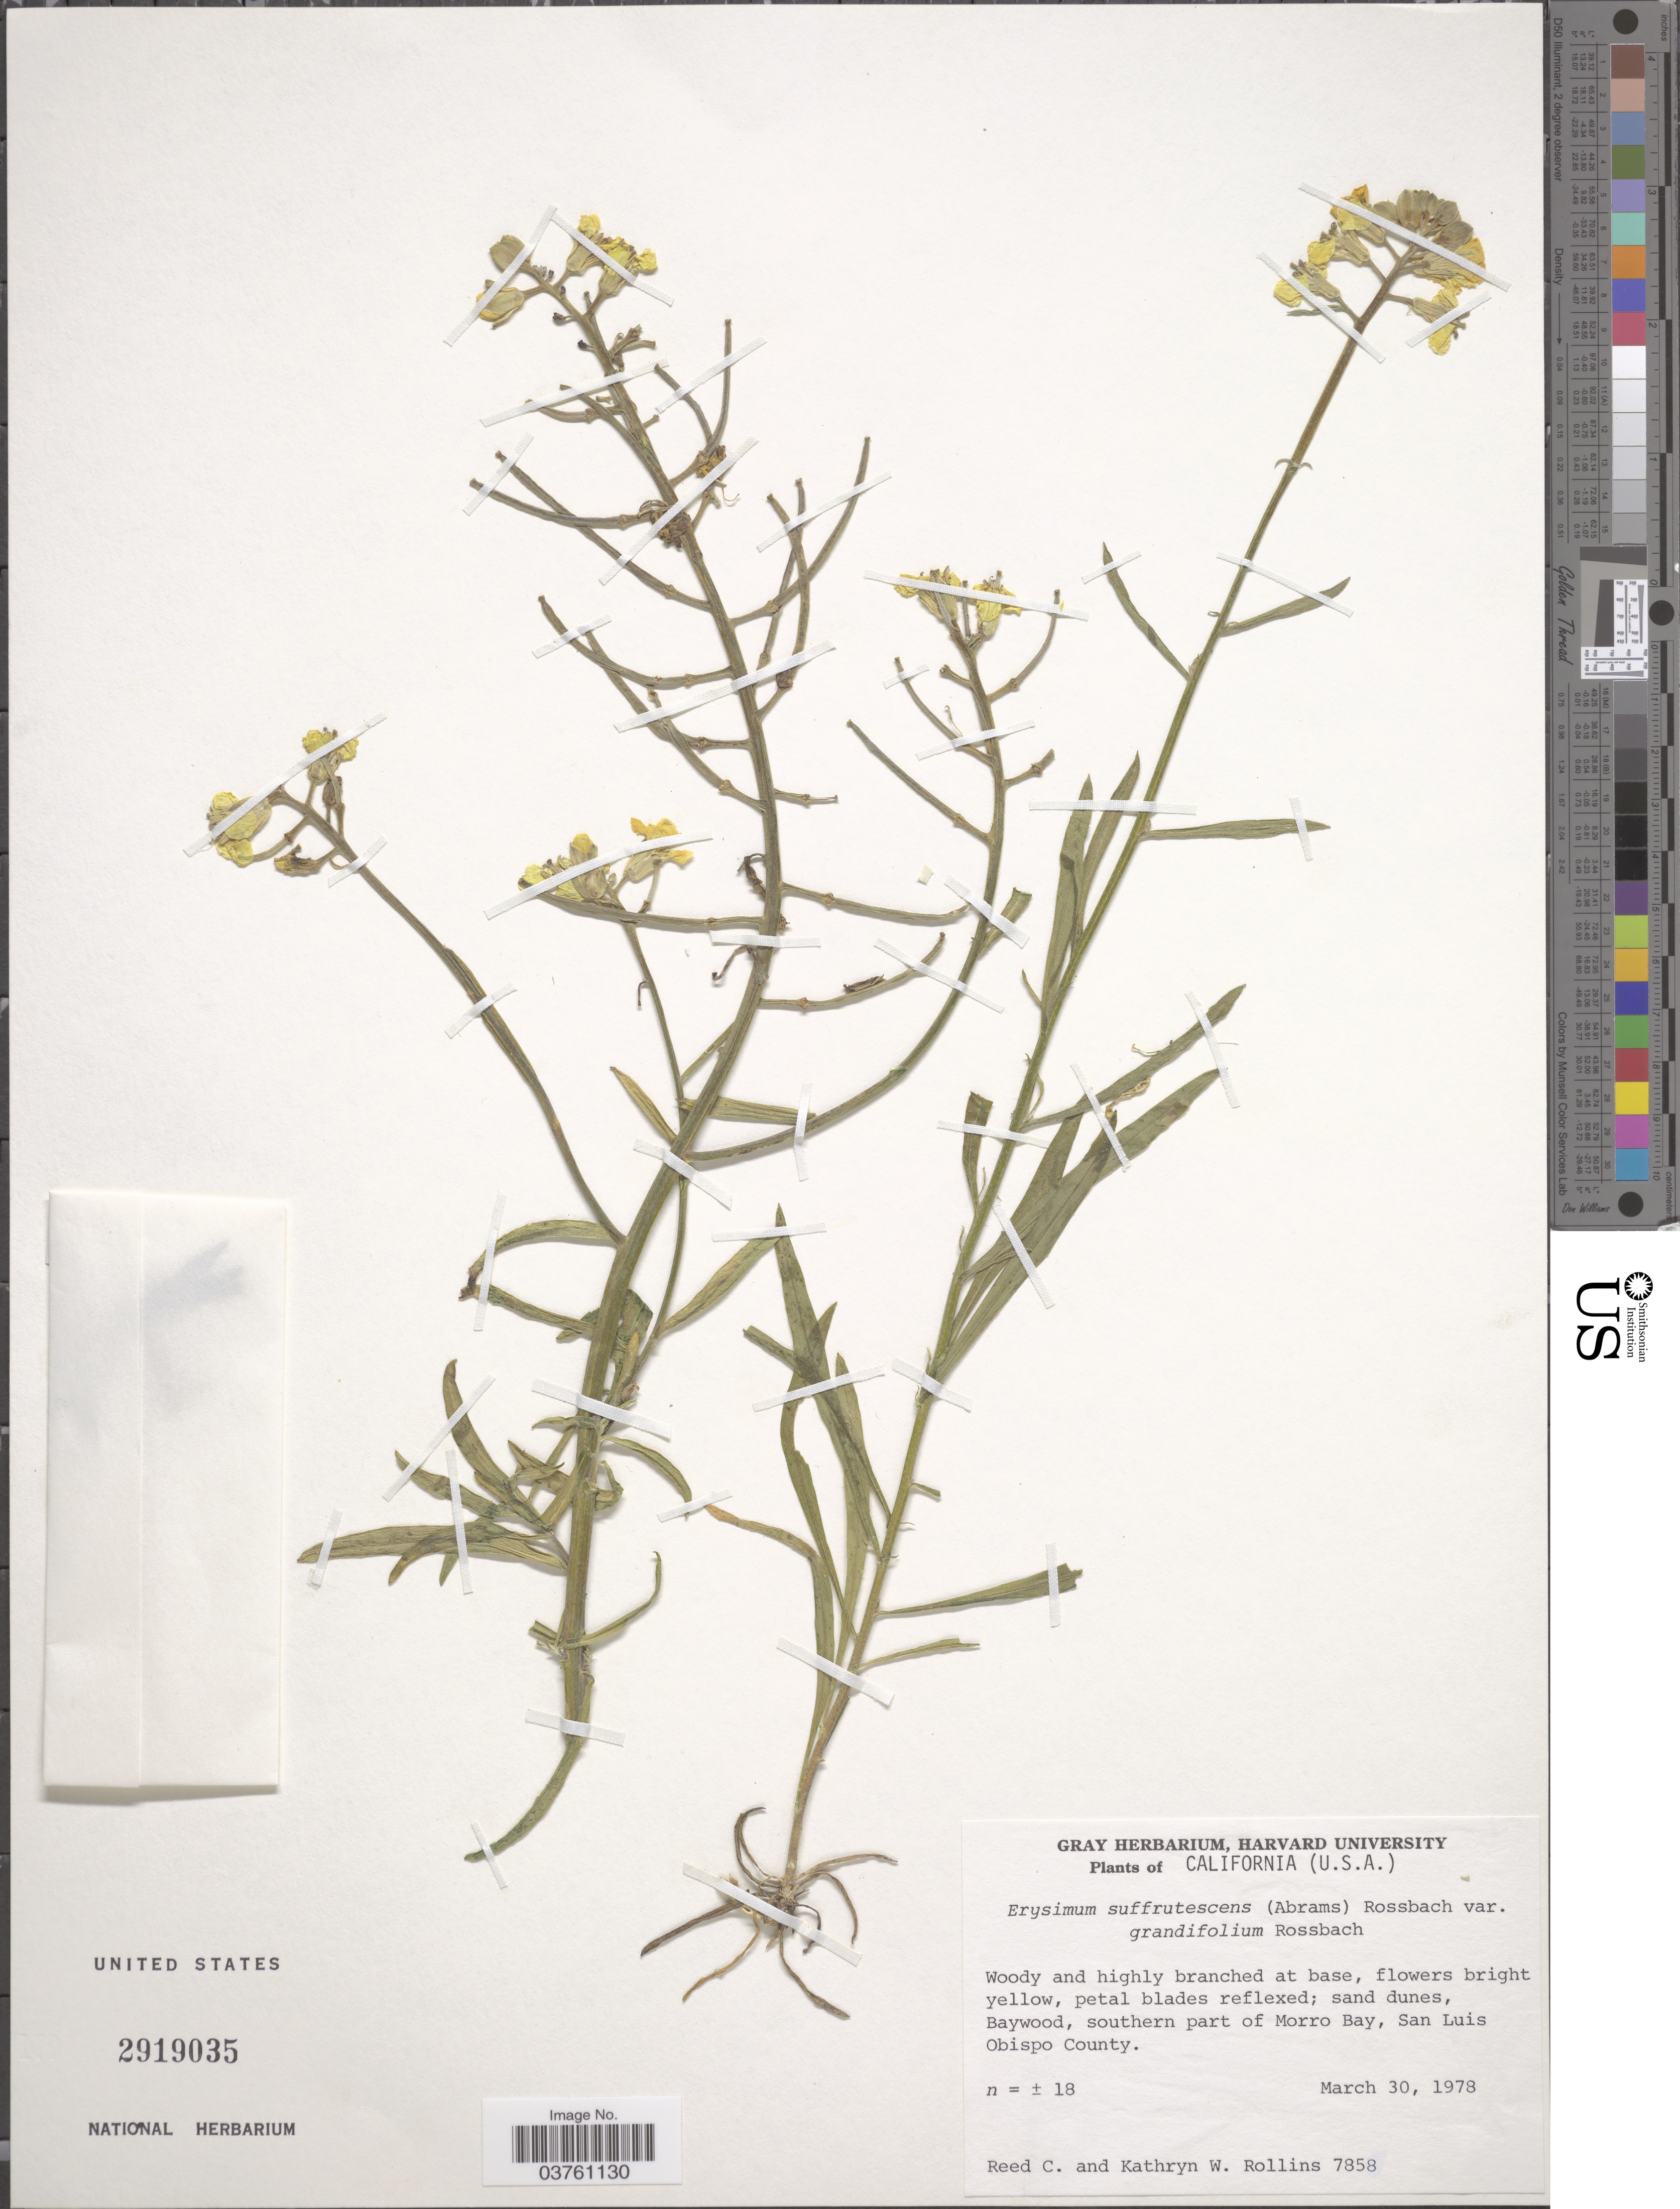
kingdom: Plantae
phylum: Tracheophyta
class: Magnoliopsida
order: Brassicales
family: Brassicaceae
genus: Erysimum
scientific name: Erysimum suffrutescens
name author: (Abrams) Rossbach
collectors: R. C. Rollins & K. W. Rollins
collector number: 7858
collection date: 1978-03-30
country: United States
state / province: California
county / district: San Luis Obispo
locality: Baywood, southern part of Morro Bay, San Luis Obispo County.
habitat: sand dunes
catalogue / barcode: US 2919035